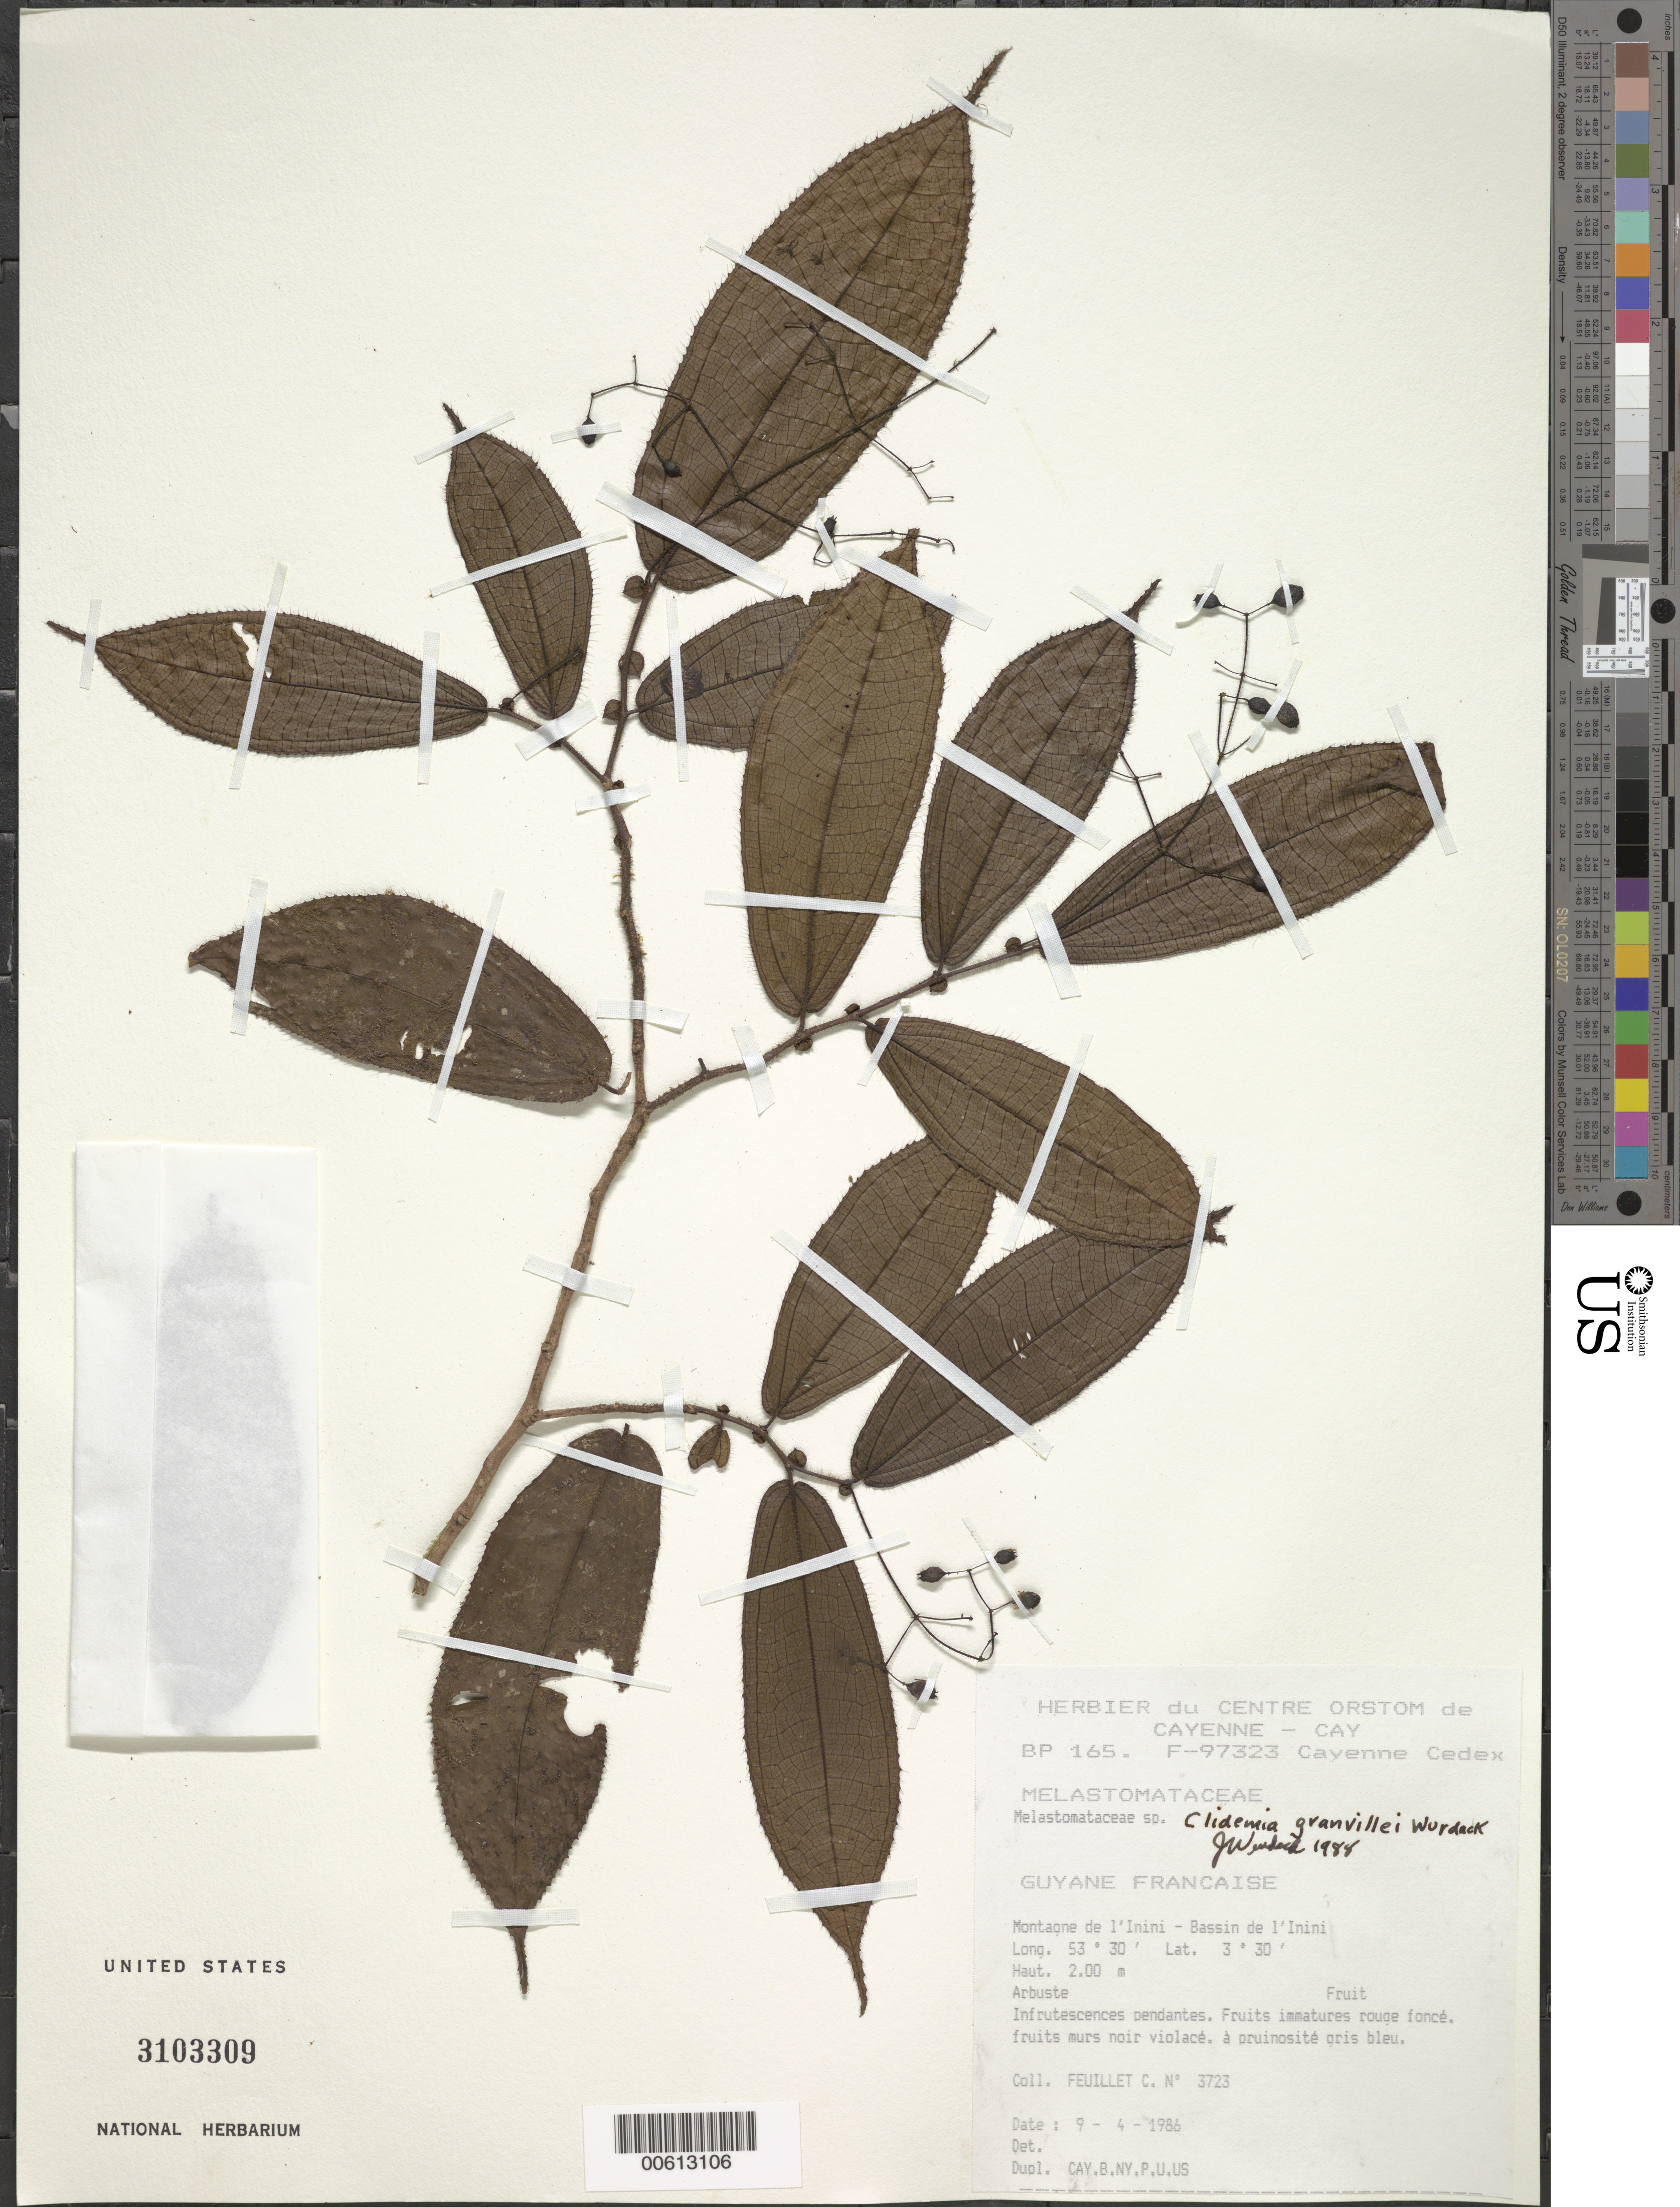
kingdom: Plantae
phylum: Tracheophyta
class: Magnoliopsida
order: Myrtales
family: Melastomataceae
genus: Clidemia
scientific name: Clidemia granvillei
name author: Wurdack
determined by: Wurdack, John J., (US), US (UNITED STATES)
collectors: C. Feuillet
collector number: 3723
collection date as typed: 9-Apr-86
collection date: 1986-04-09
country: French Guiana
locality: Montagne de l'Inini, Bassin de l'Inini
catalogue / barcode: US 3103309